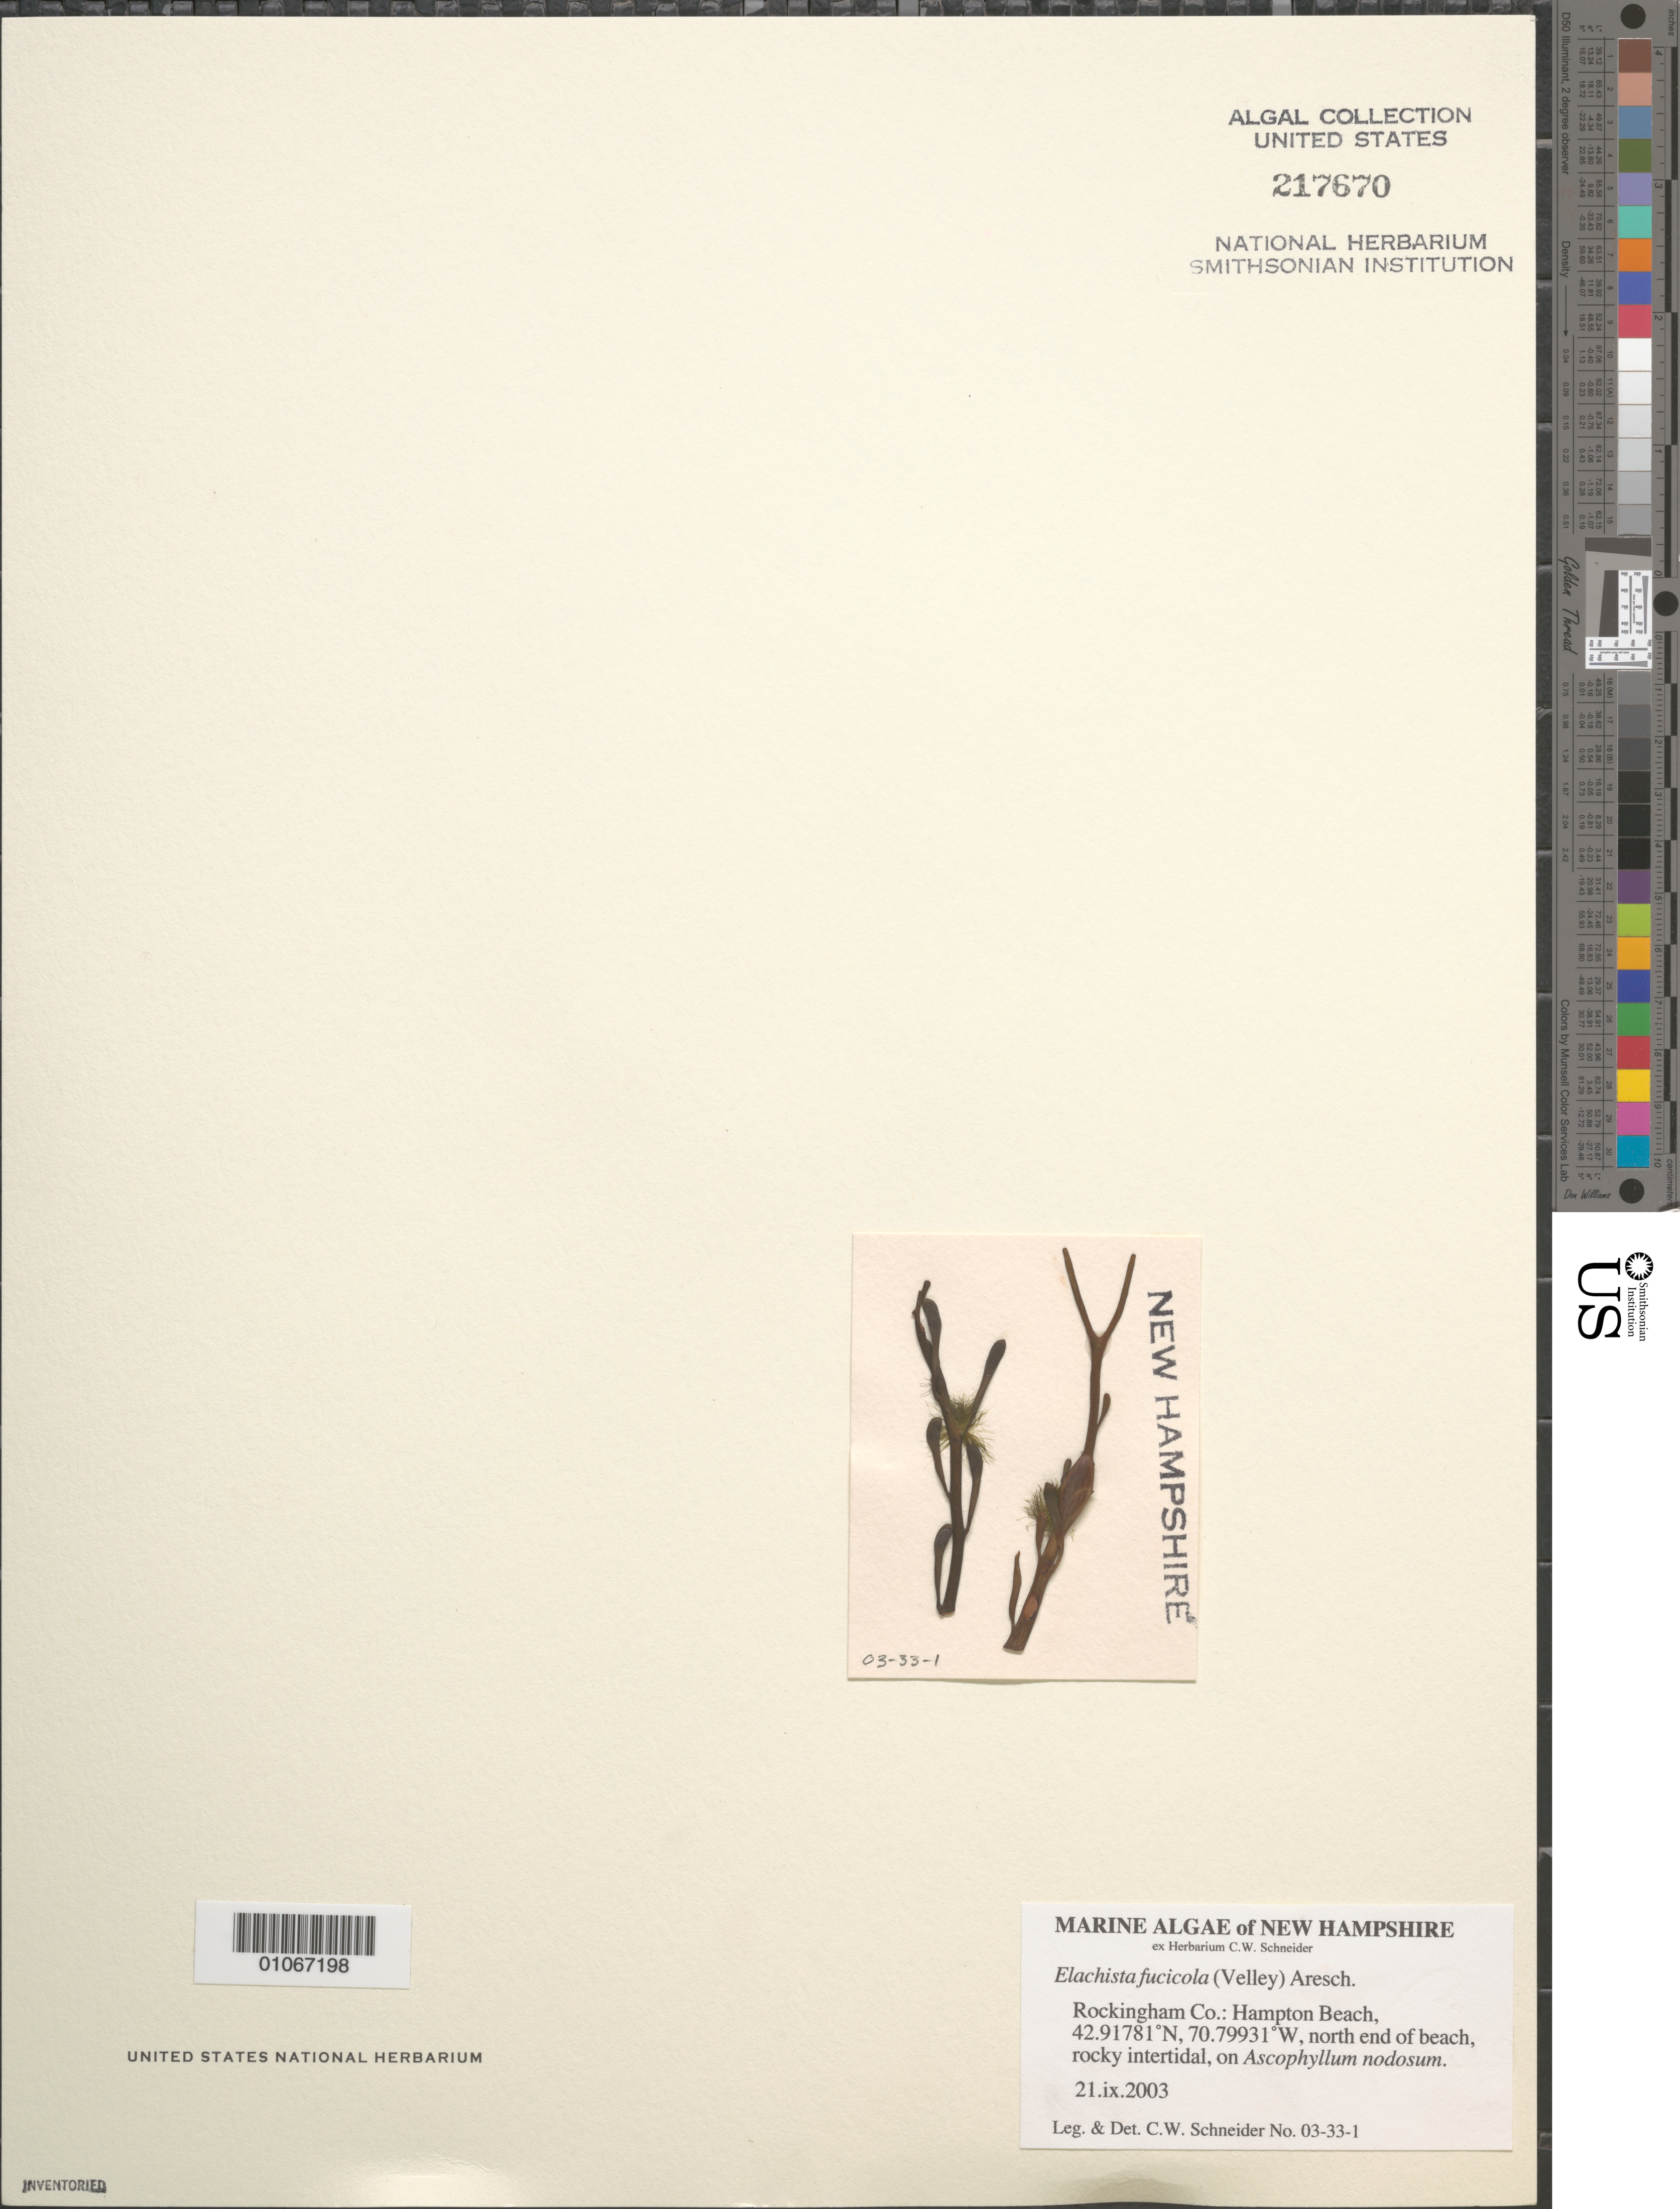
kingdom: Chromista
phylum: Ochrophyta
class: Phaeophyceae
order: Ectocarpales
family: Chordariaceae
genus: Elachista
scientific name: Elachista fucicola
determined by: Schneider, C. W.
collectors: C. W. Schneider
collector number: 03-33-1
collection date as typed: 21 Apr 2003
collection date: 2003-04-21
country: United States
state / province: New Hampshire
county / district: Rockingham County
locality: Hampton Beach, north end of beach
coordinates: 42.91781 N, 70.79931 W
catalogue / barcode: US 217670